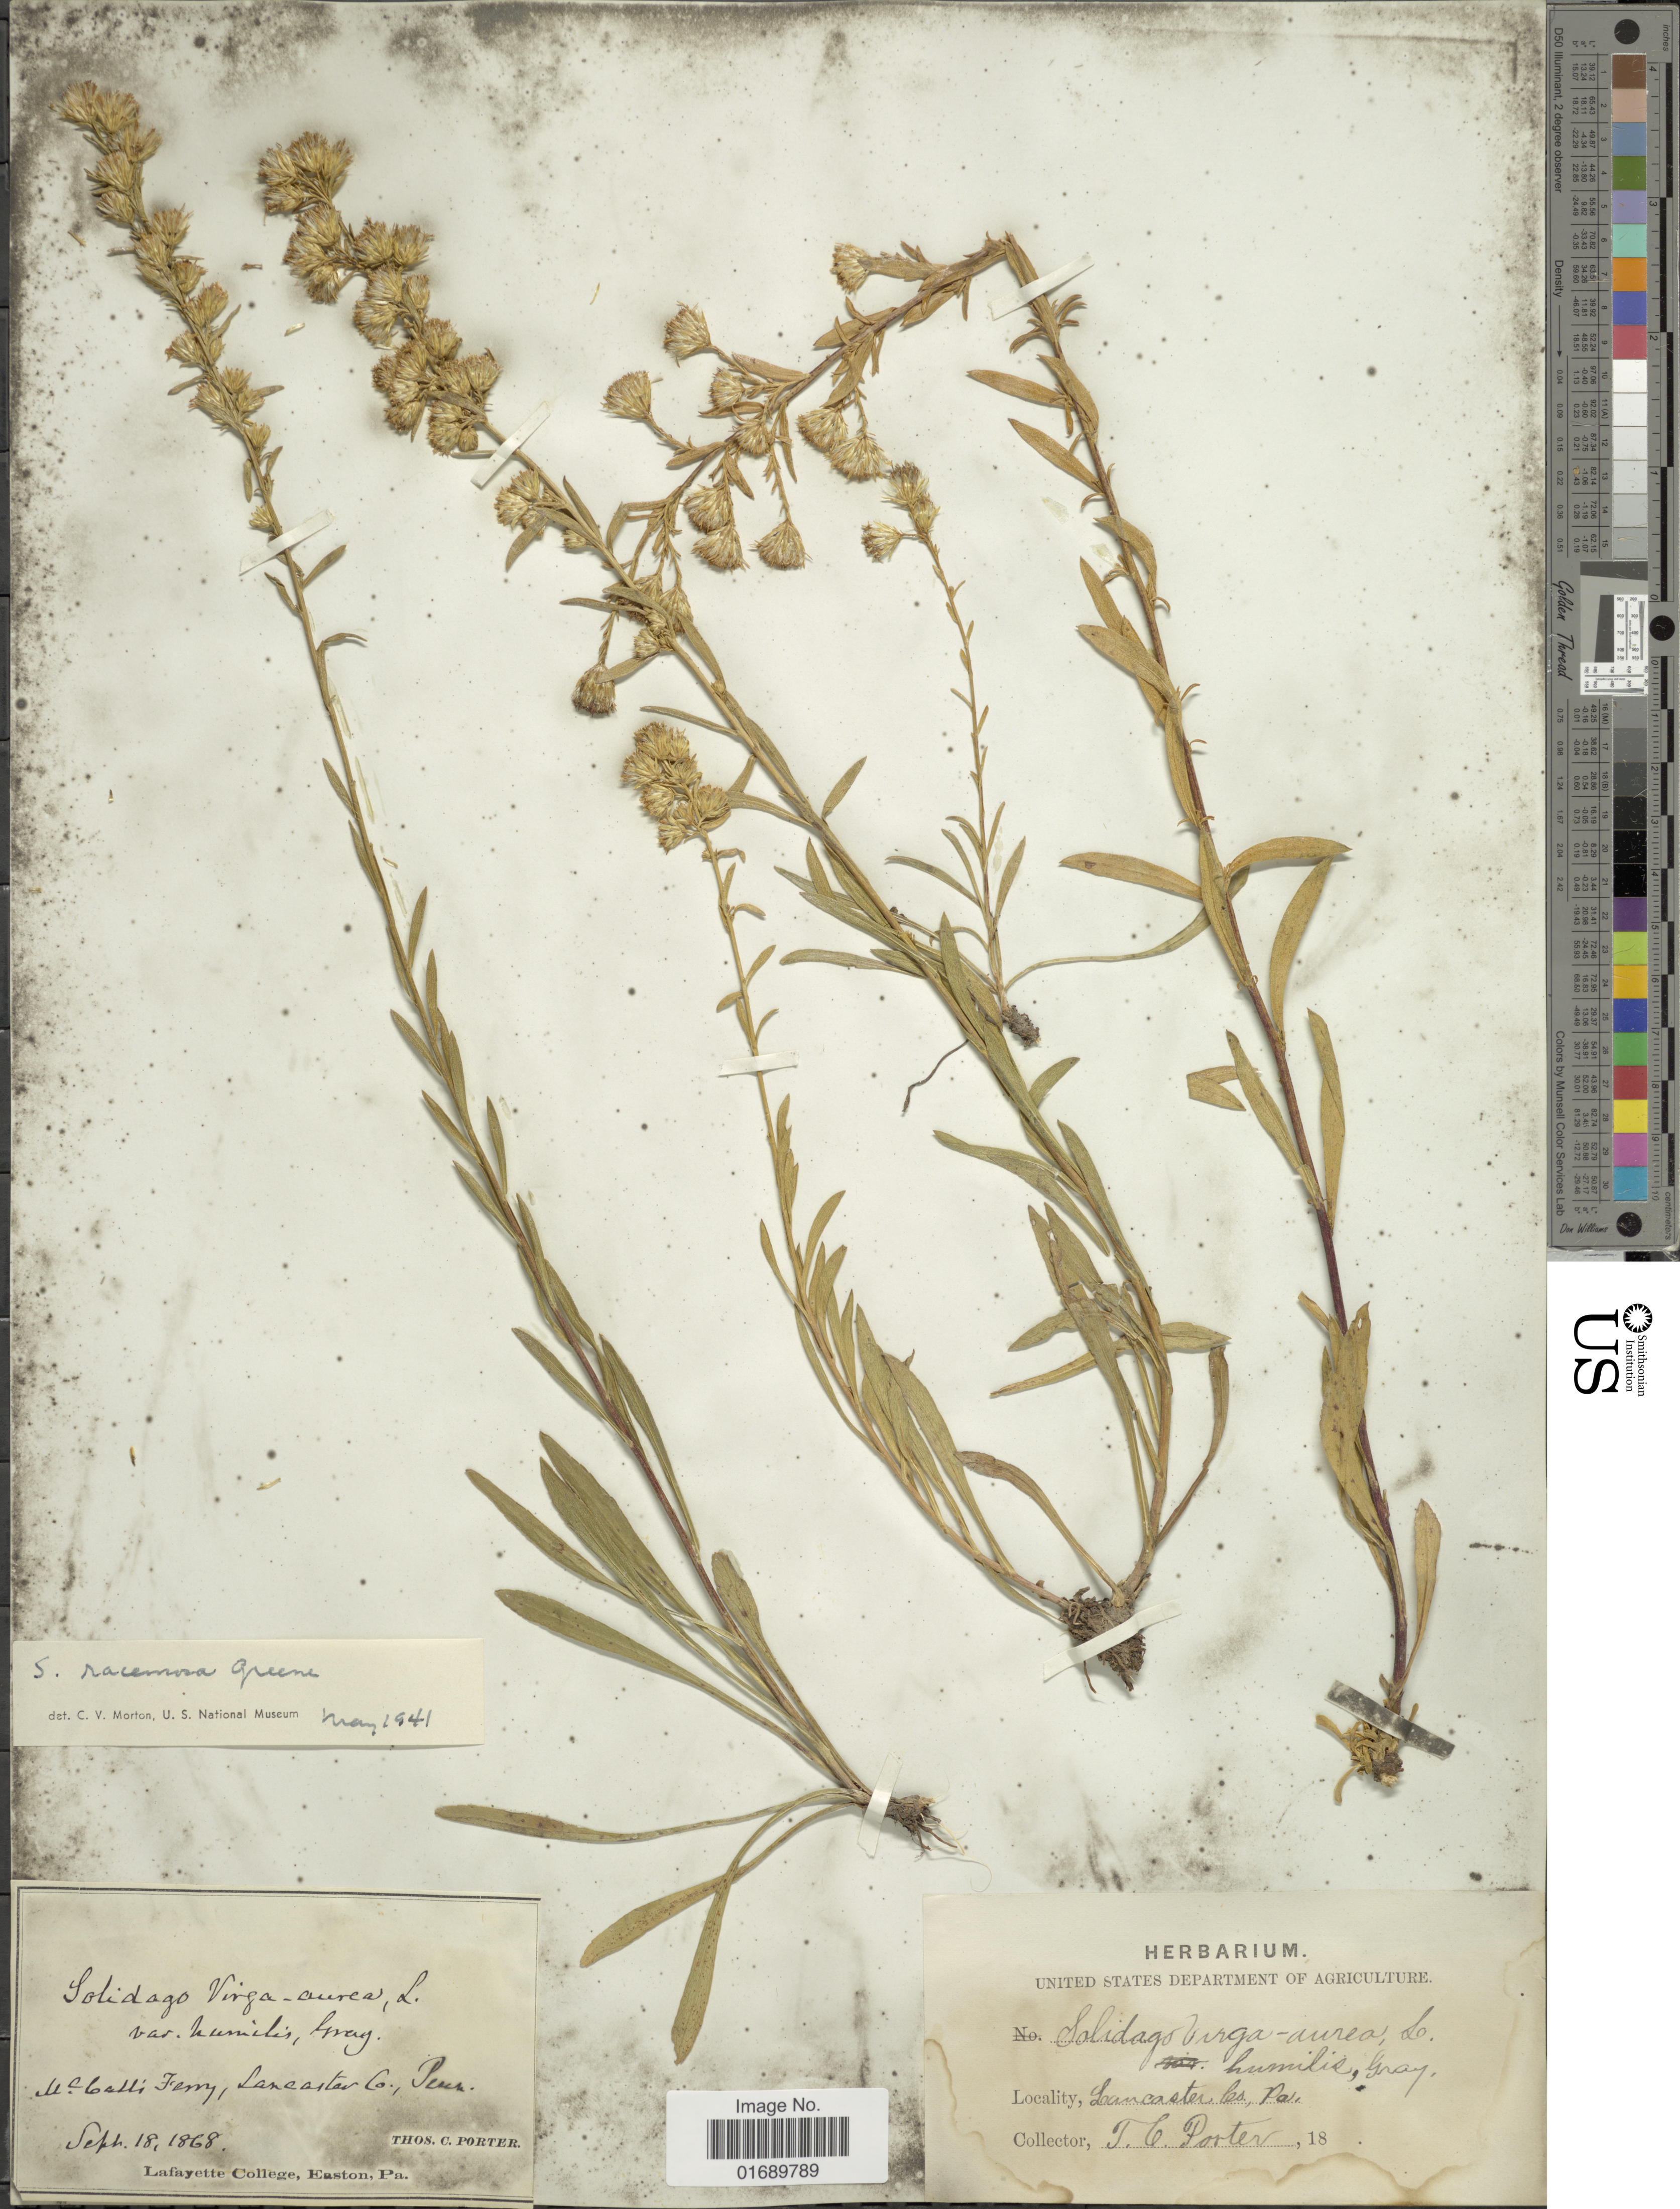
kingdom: Plantae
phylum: Tracheophyta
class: Magnoliopsida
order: Asterales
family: Asteraceae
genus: Solidago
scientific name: Solidago racemosa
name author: Greene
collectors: T. C. Porter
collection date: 1868-09-18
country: United States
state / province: Pennsylvania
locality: McCalli Ferry, Lancaster Co